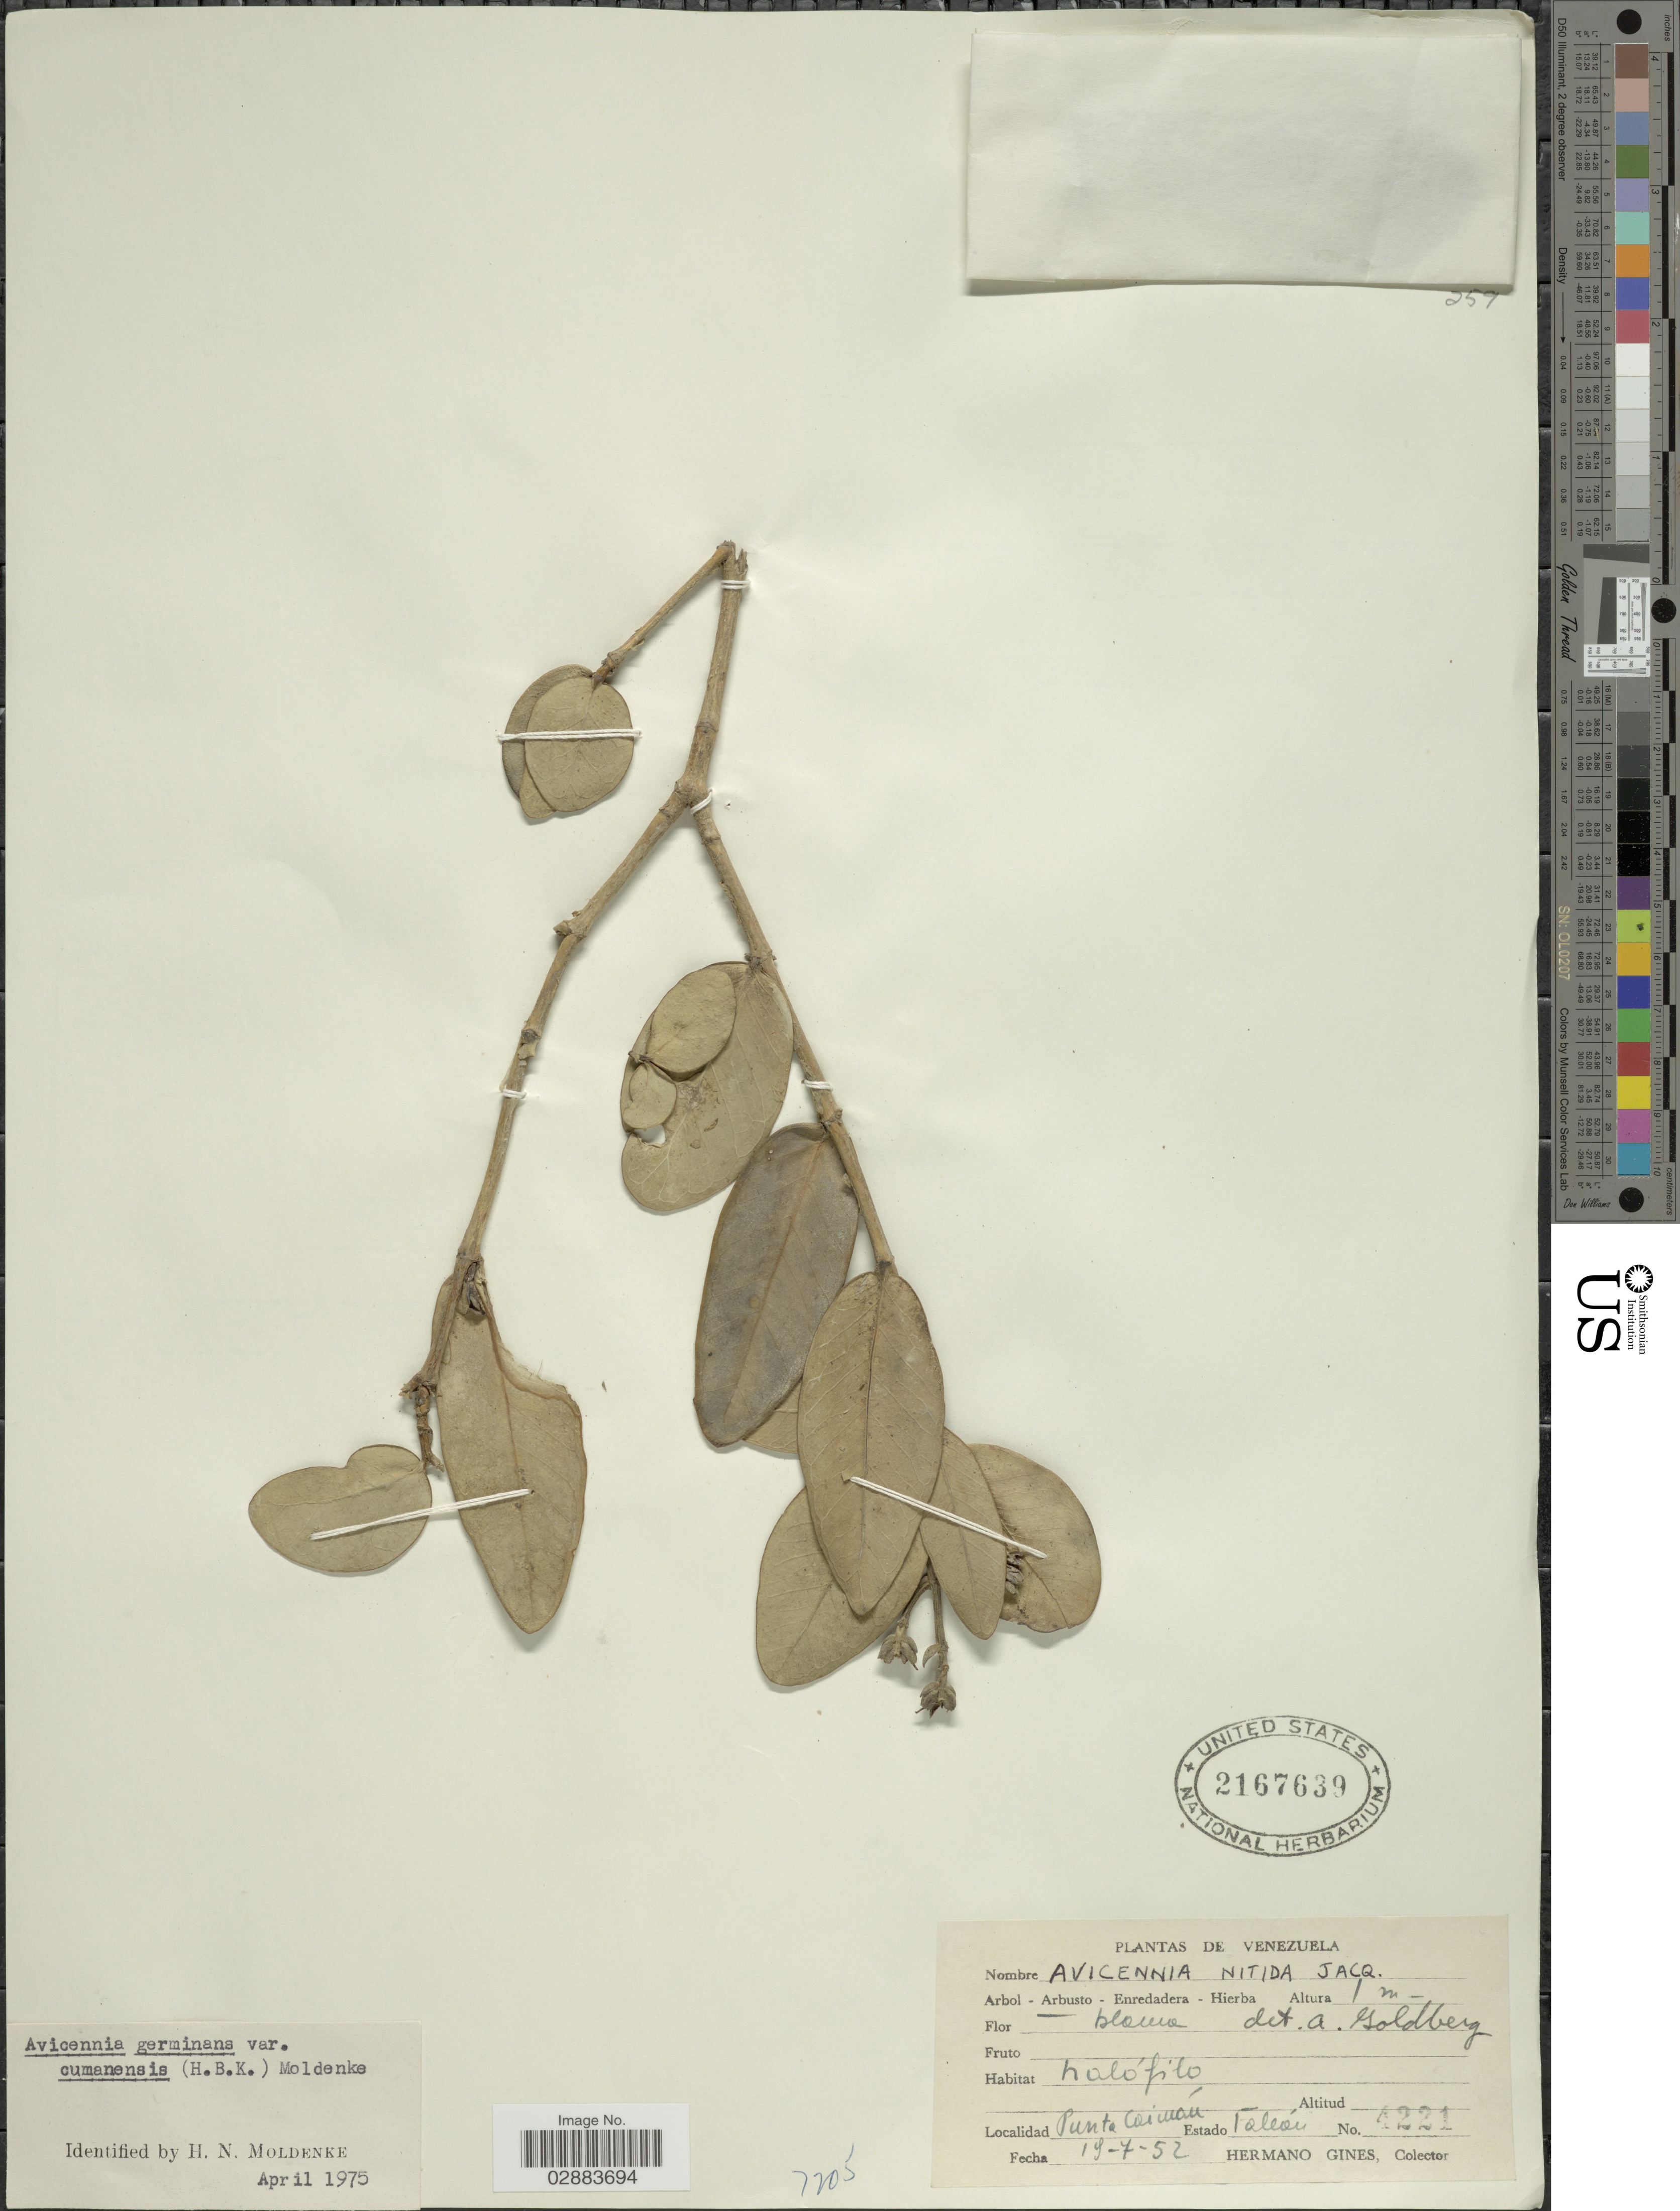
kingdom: Plantae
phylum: Tracheophyta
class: Magnoliopsida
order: Lamiales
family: Acanthaceae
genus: Avicennia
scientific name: Avicennia germinans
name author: (L.) L.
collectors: Bro. Gines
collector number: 4221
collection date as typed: Transcribed d/m/y: 19/7/52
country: Venezuela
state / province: Falcón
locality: Punta Caimán.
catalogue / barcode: US 2167639